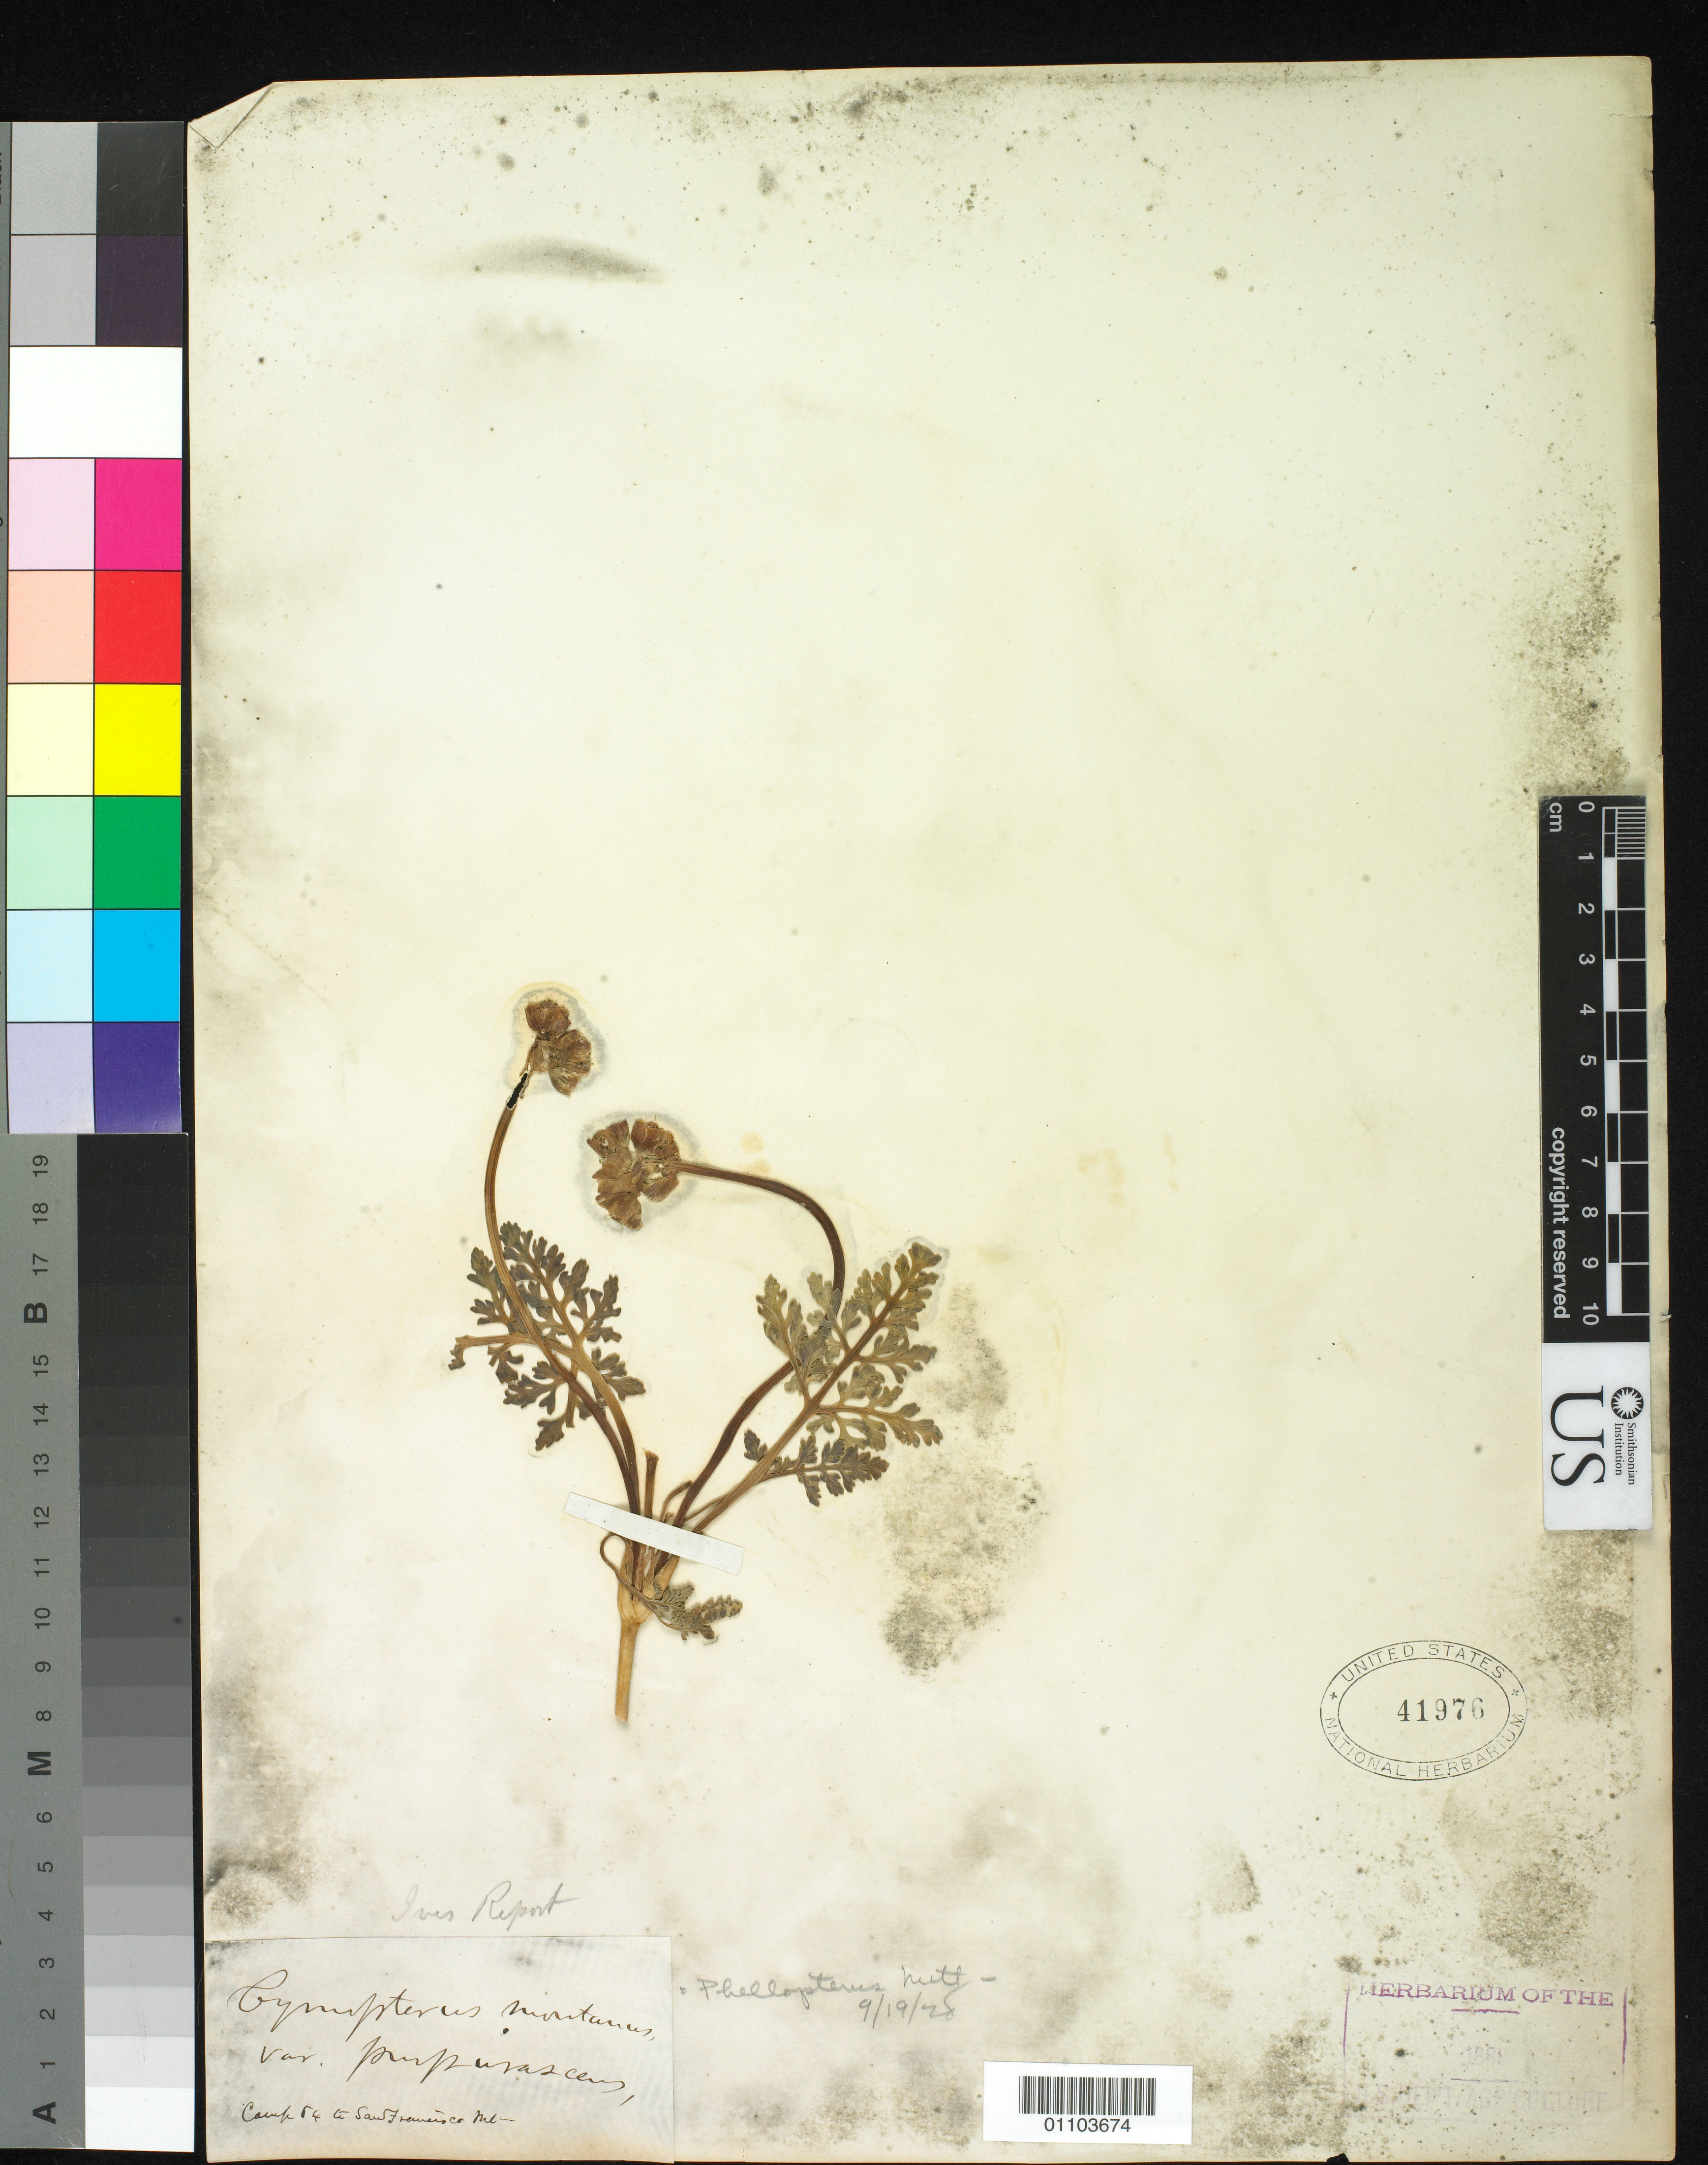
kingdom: Plantae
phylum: Tracheophyta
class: Magnoliopsida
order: Apiales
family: Apiaceae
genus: Cymopterus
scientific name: Cymopterus montanus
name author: Torr. & A. Gray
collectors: J. S. Newberry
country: United States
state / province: Arizona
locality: San Francisco Mts.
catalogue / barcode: US 41976